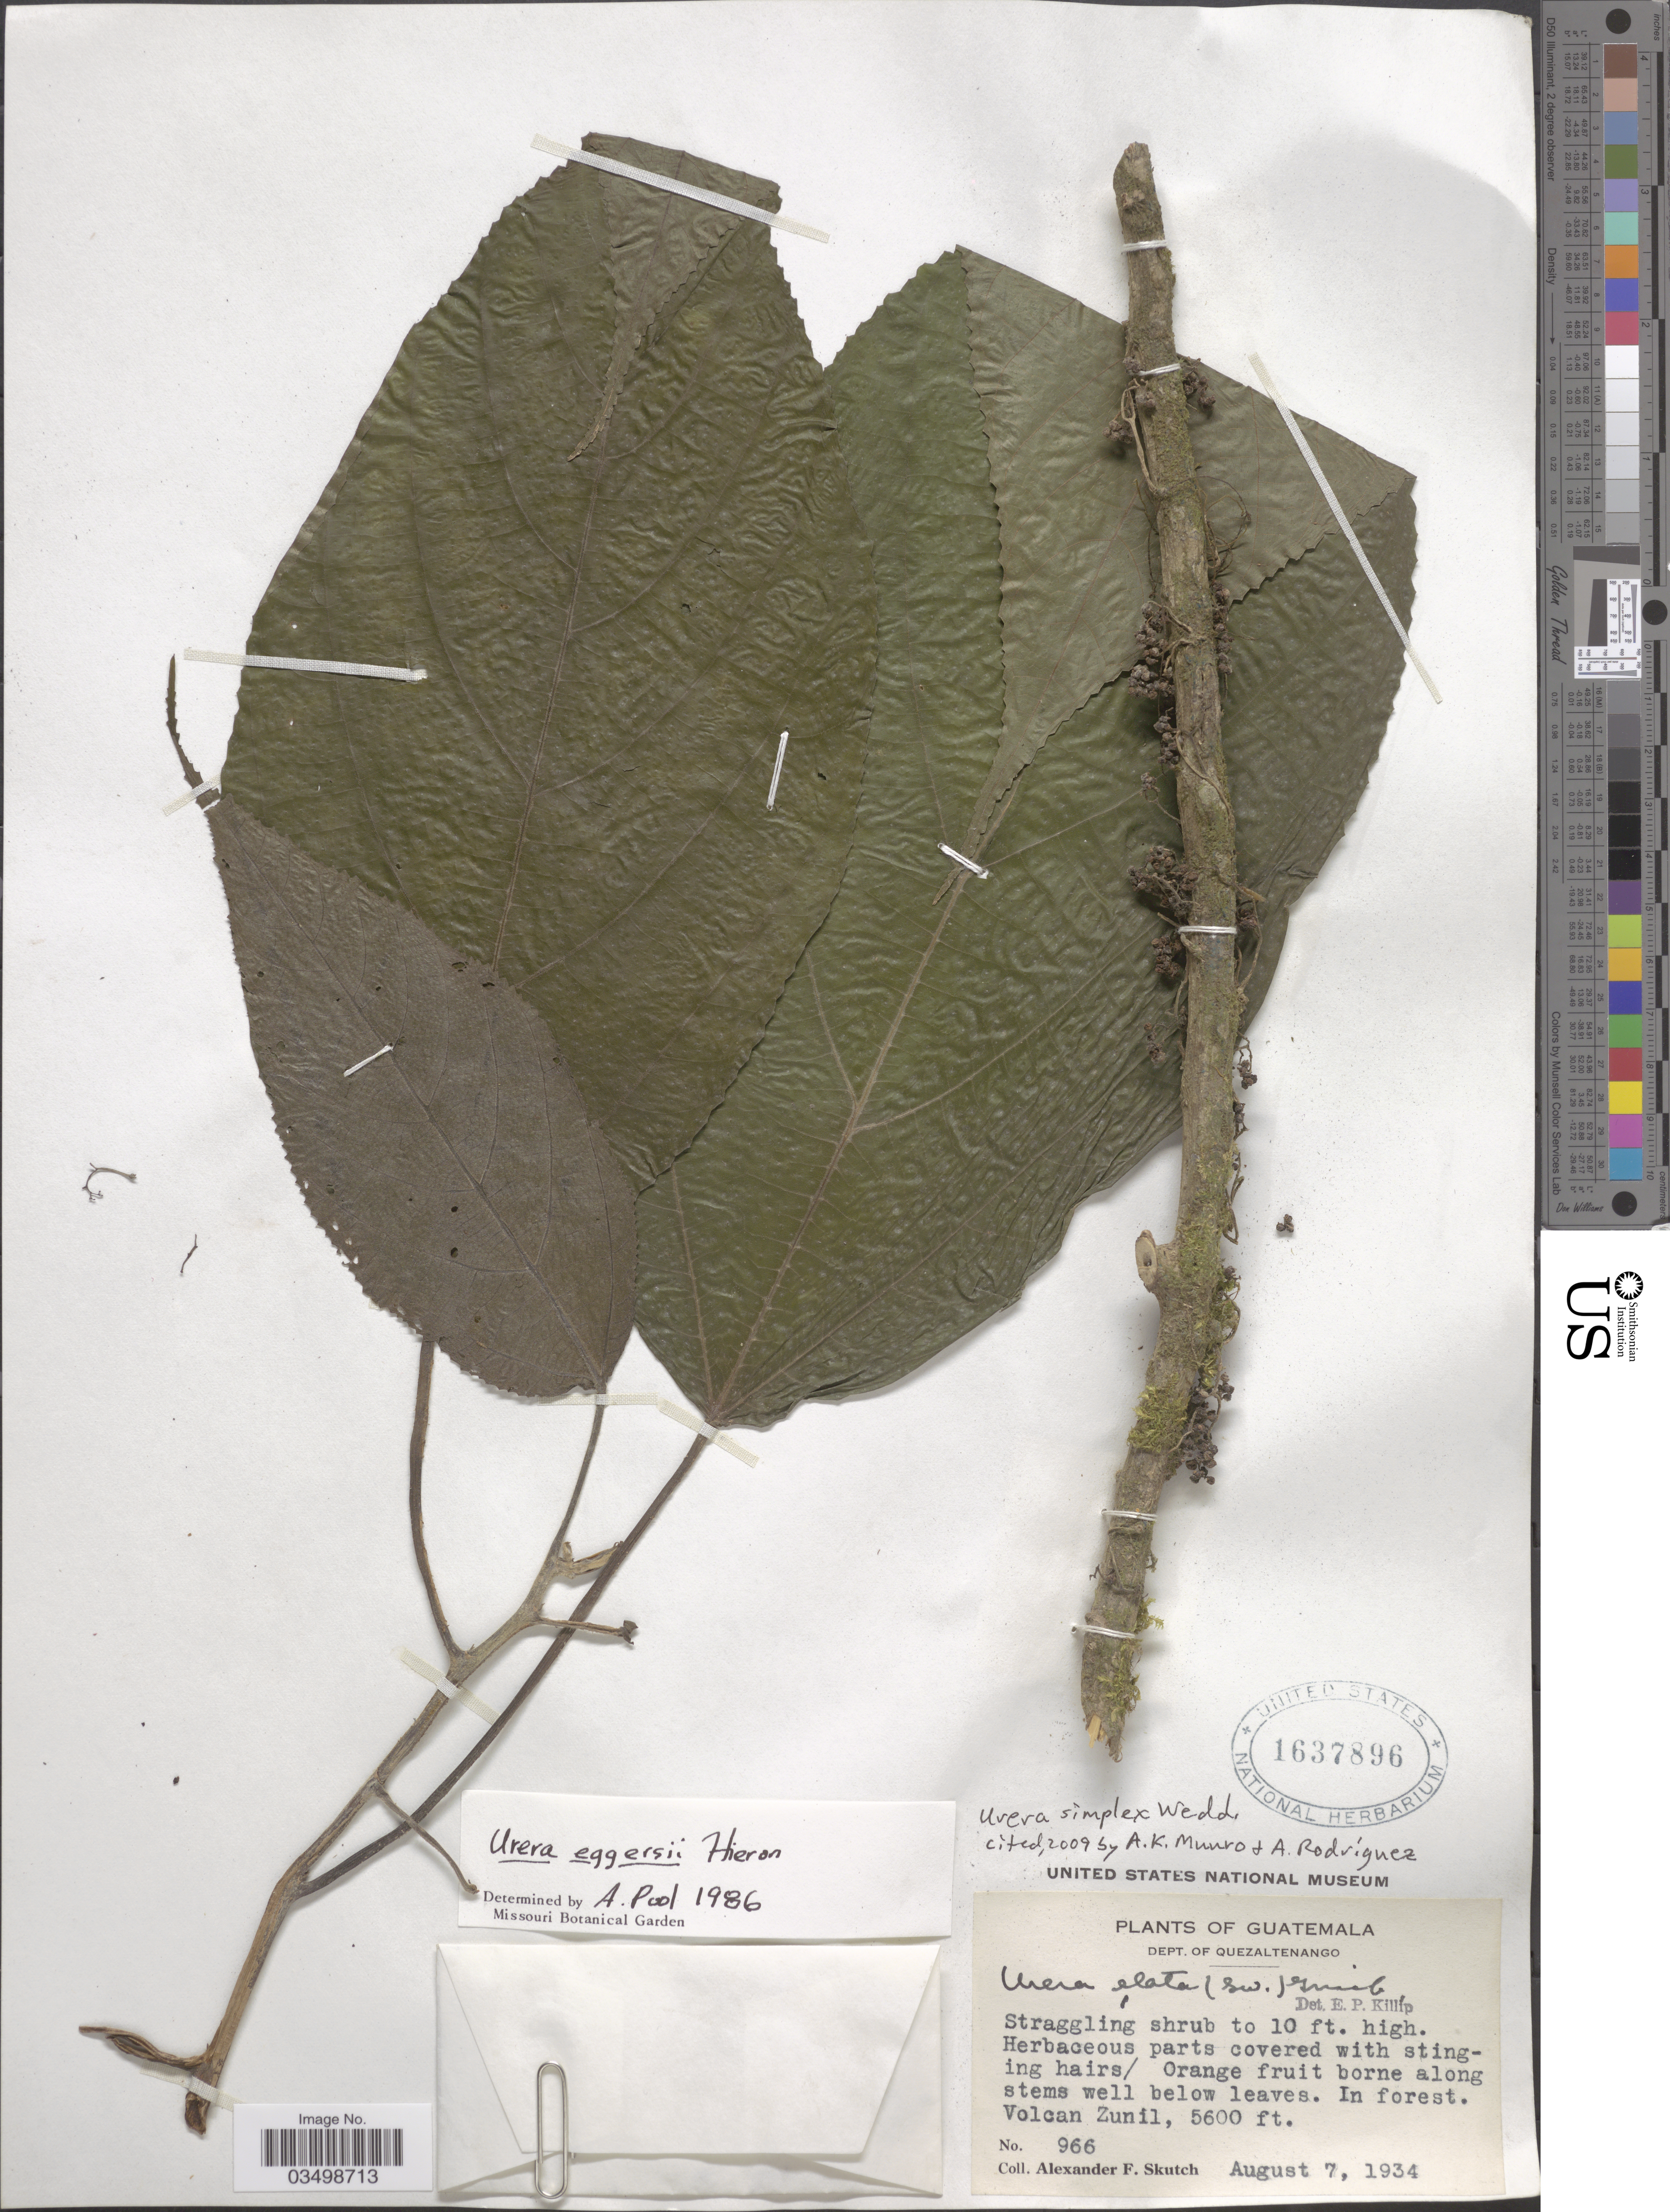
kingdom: Plantae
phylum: Tracheophyta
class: Magnoliopsida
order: Rosales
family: Urticaceae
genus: Urera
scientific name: Urera simplex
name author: Wedd.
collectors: A. F. Skutch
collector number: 966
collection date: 1934-08-07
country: Guatemala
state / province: Quetzaltenango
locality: Dept. of Quezaltenango. Volcan Zunil.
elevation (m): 1707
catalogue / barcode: US 1637896